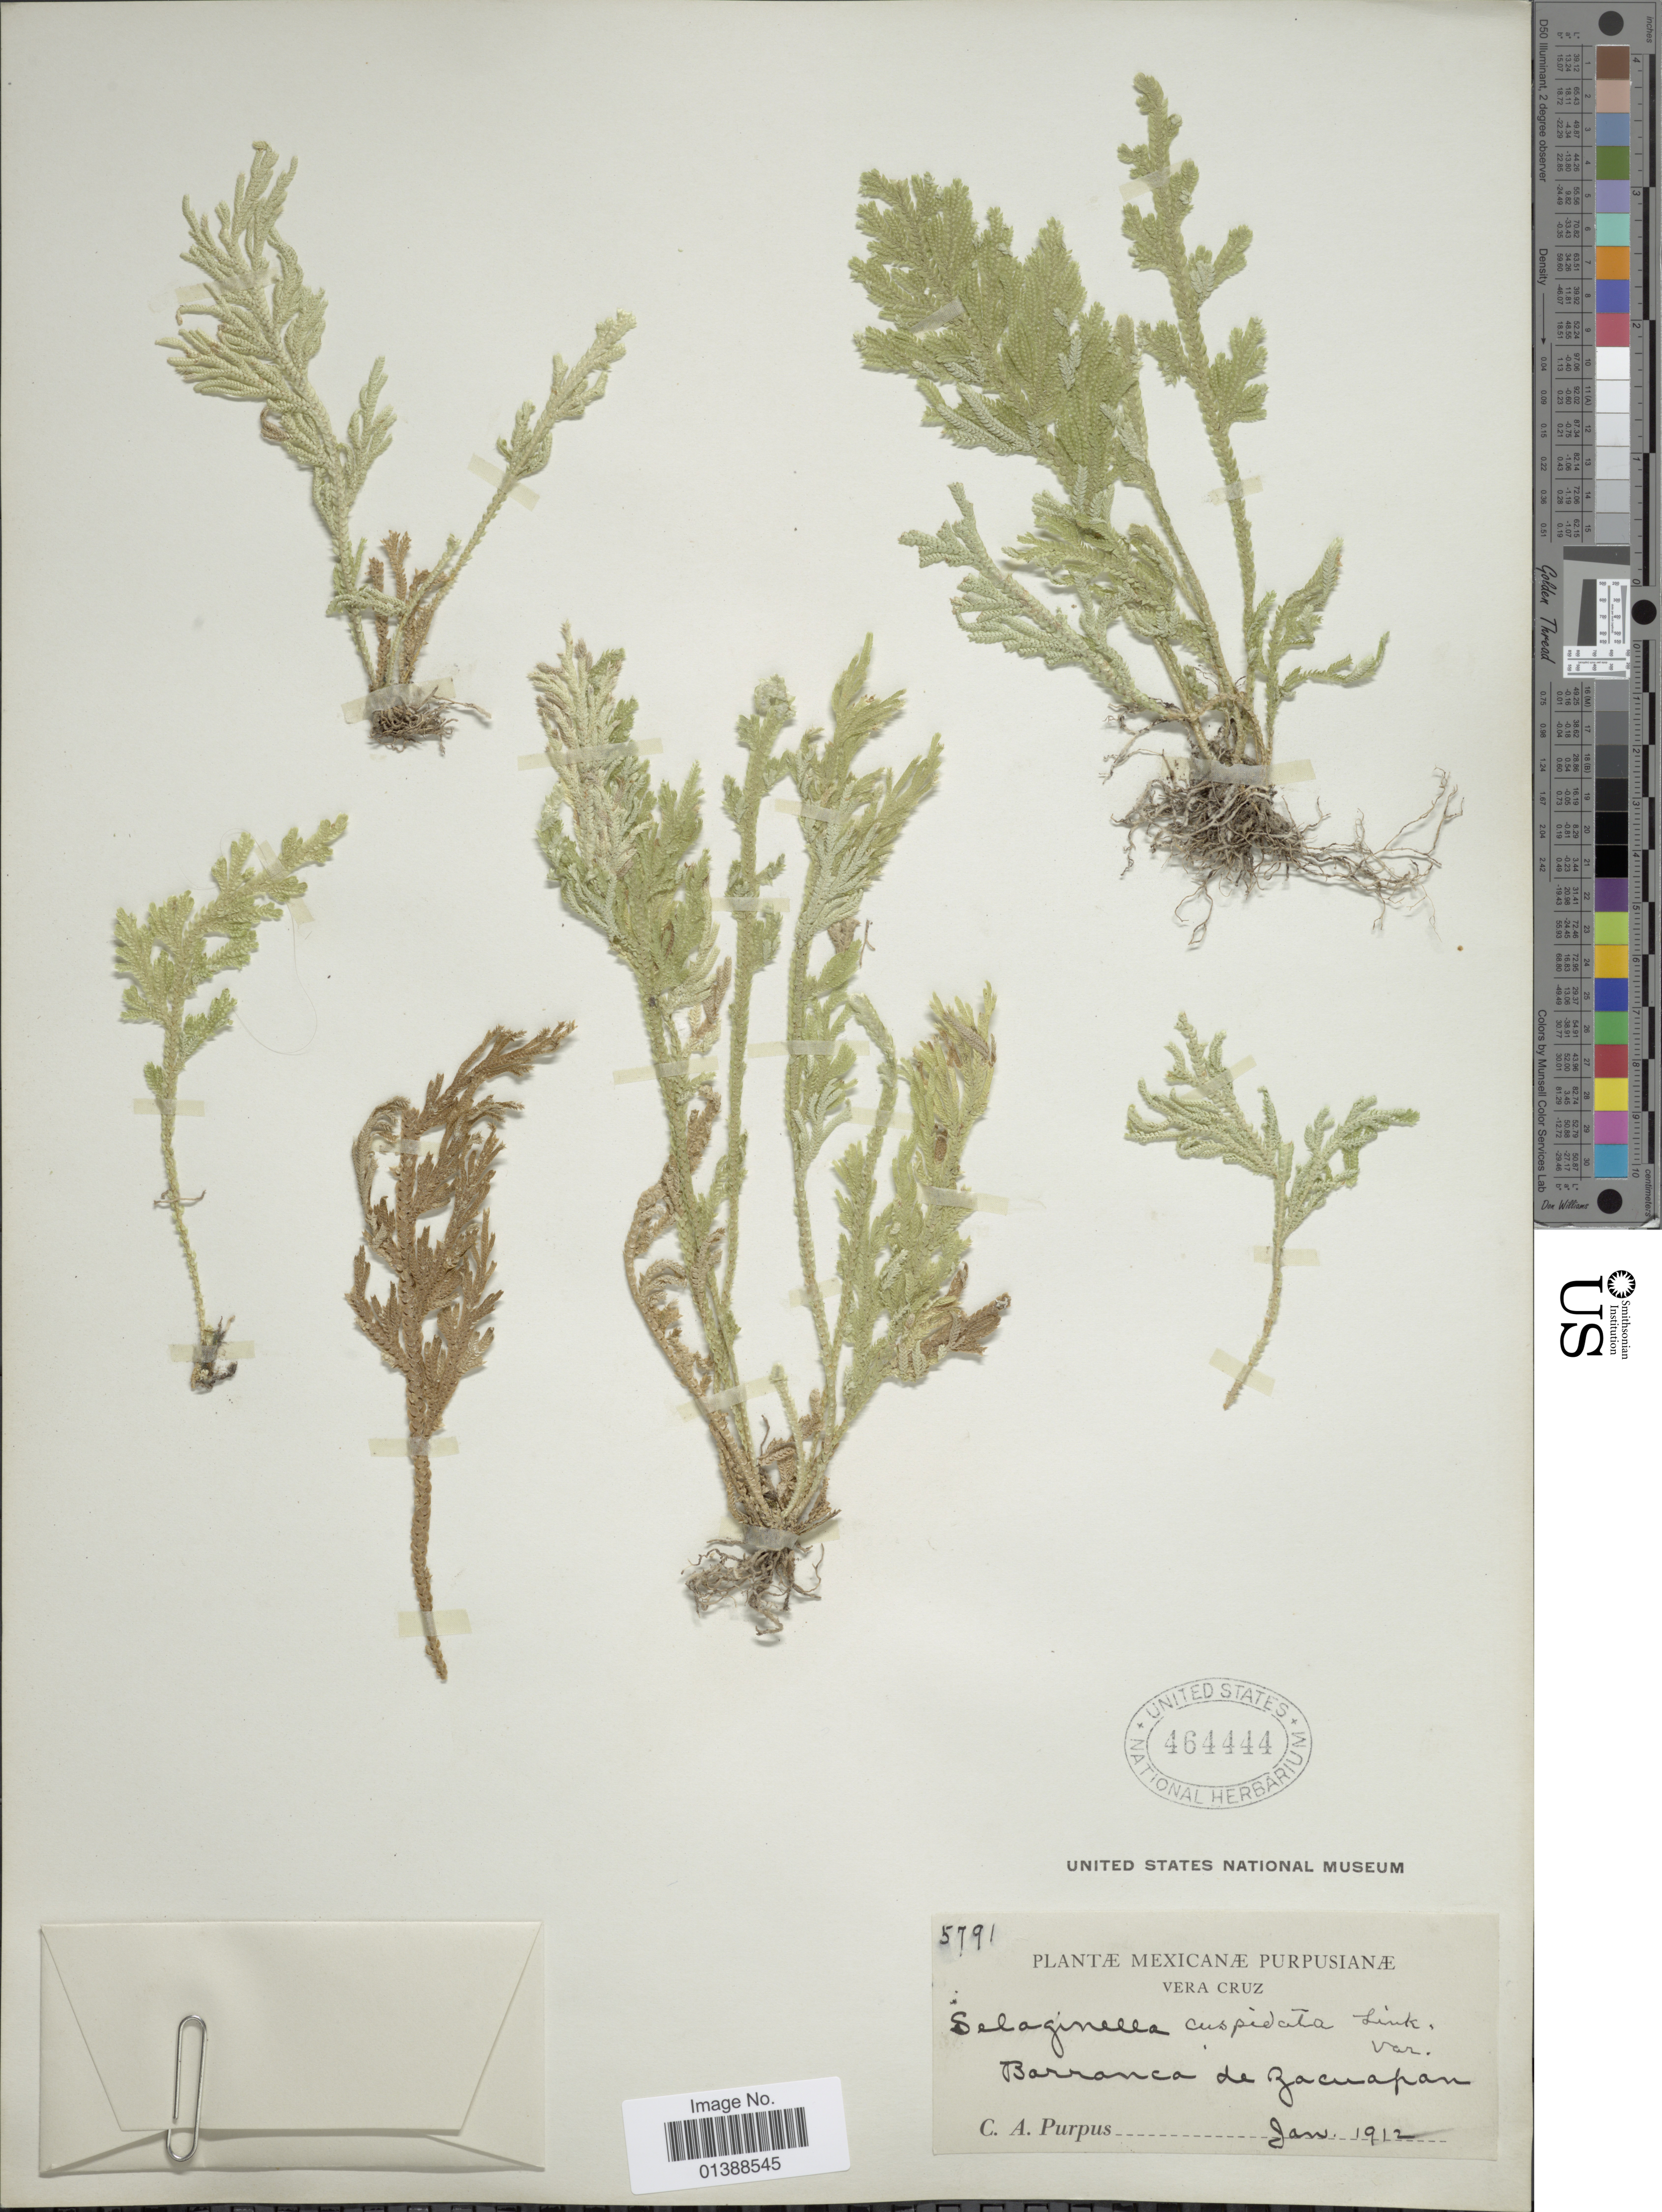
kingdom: Plantae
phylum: Tracheophyta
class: Lycopodiopsida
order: Selaginellales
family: Selaginellaceae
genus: Selaginella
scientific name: Selaginella pallescens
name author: (C. Presl) Spring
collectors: C. A. Purpus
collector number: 5791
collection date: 1912-01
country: Mexico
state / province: Veracruz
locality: Vera Cruz, Barranco de Zacuapan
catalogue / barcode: US 464444